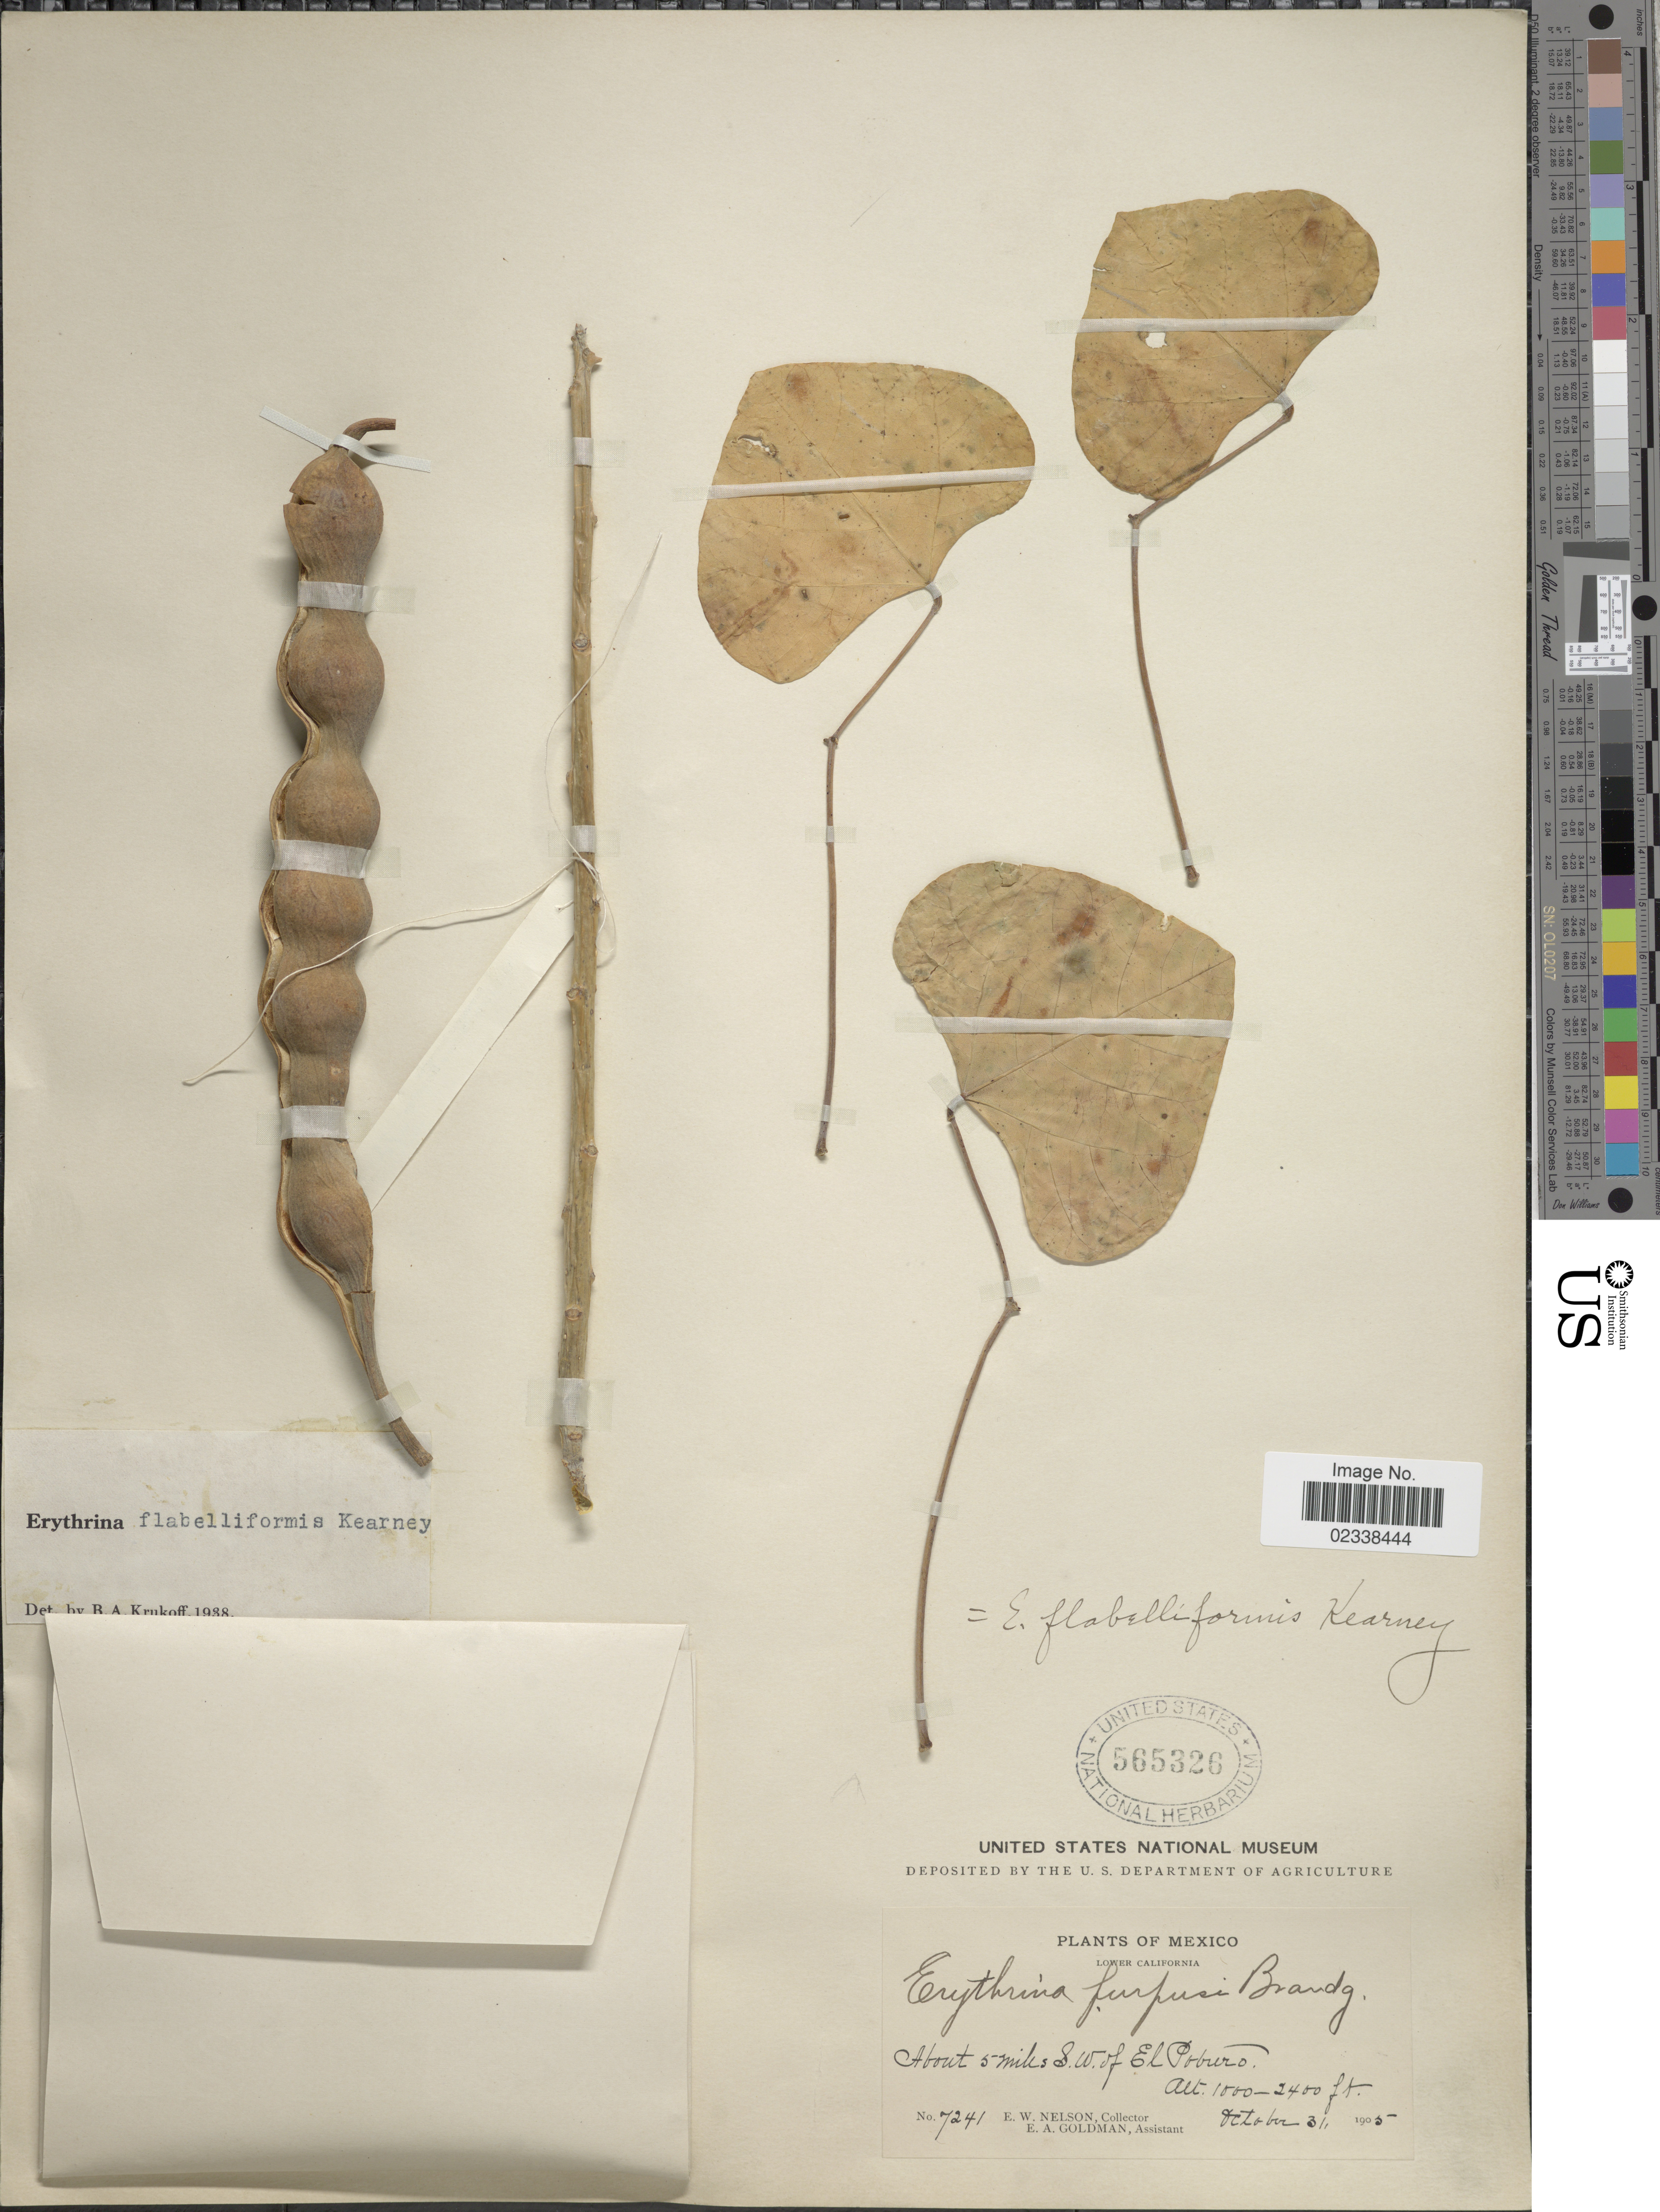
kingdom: Plantae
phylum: Tracheophyta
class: Magnoliopsida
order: Fabales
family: Fabaceae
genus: Erythrina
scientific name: Erythrina flabelliformis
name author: Kearney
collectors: E. W. Nelson & E. A. Goldman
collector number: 7241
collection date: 1905-10-31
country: Mexico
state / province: Baja California Sur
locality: About 5 miles S.W. of El Potrero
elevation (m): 305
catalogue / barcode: US 565326